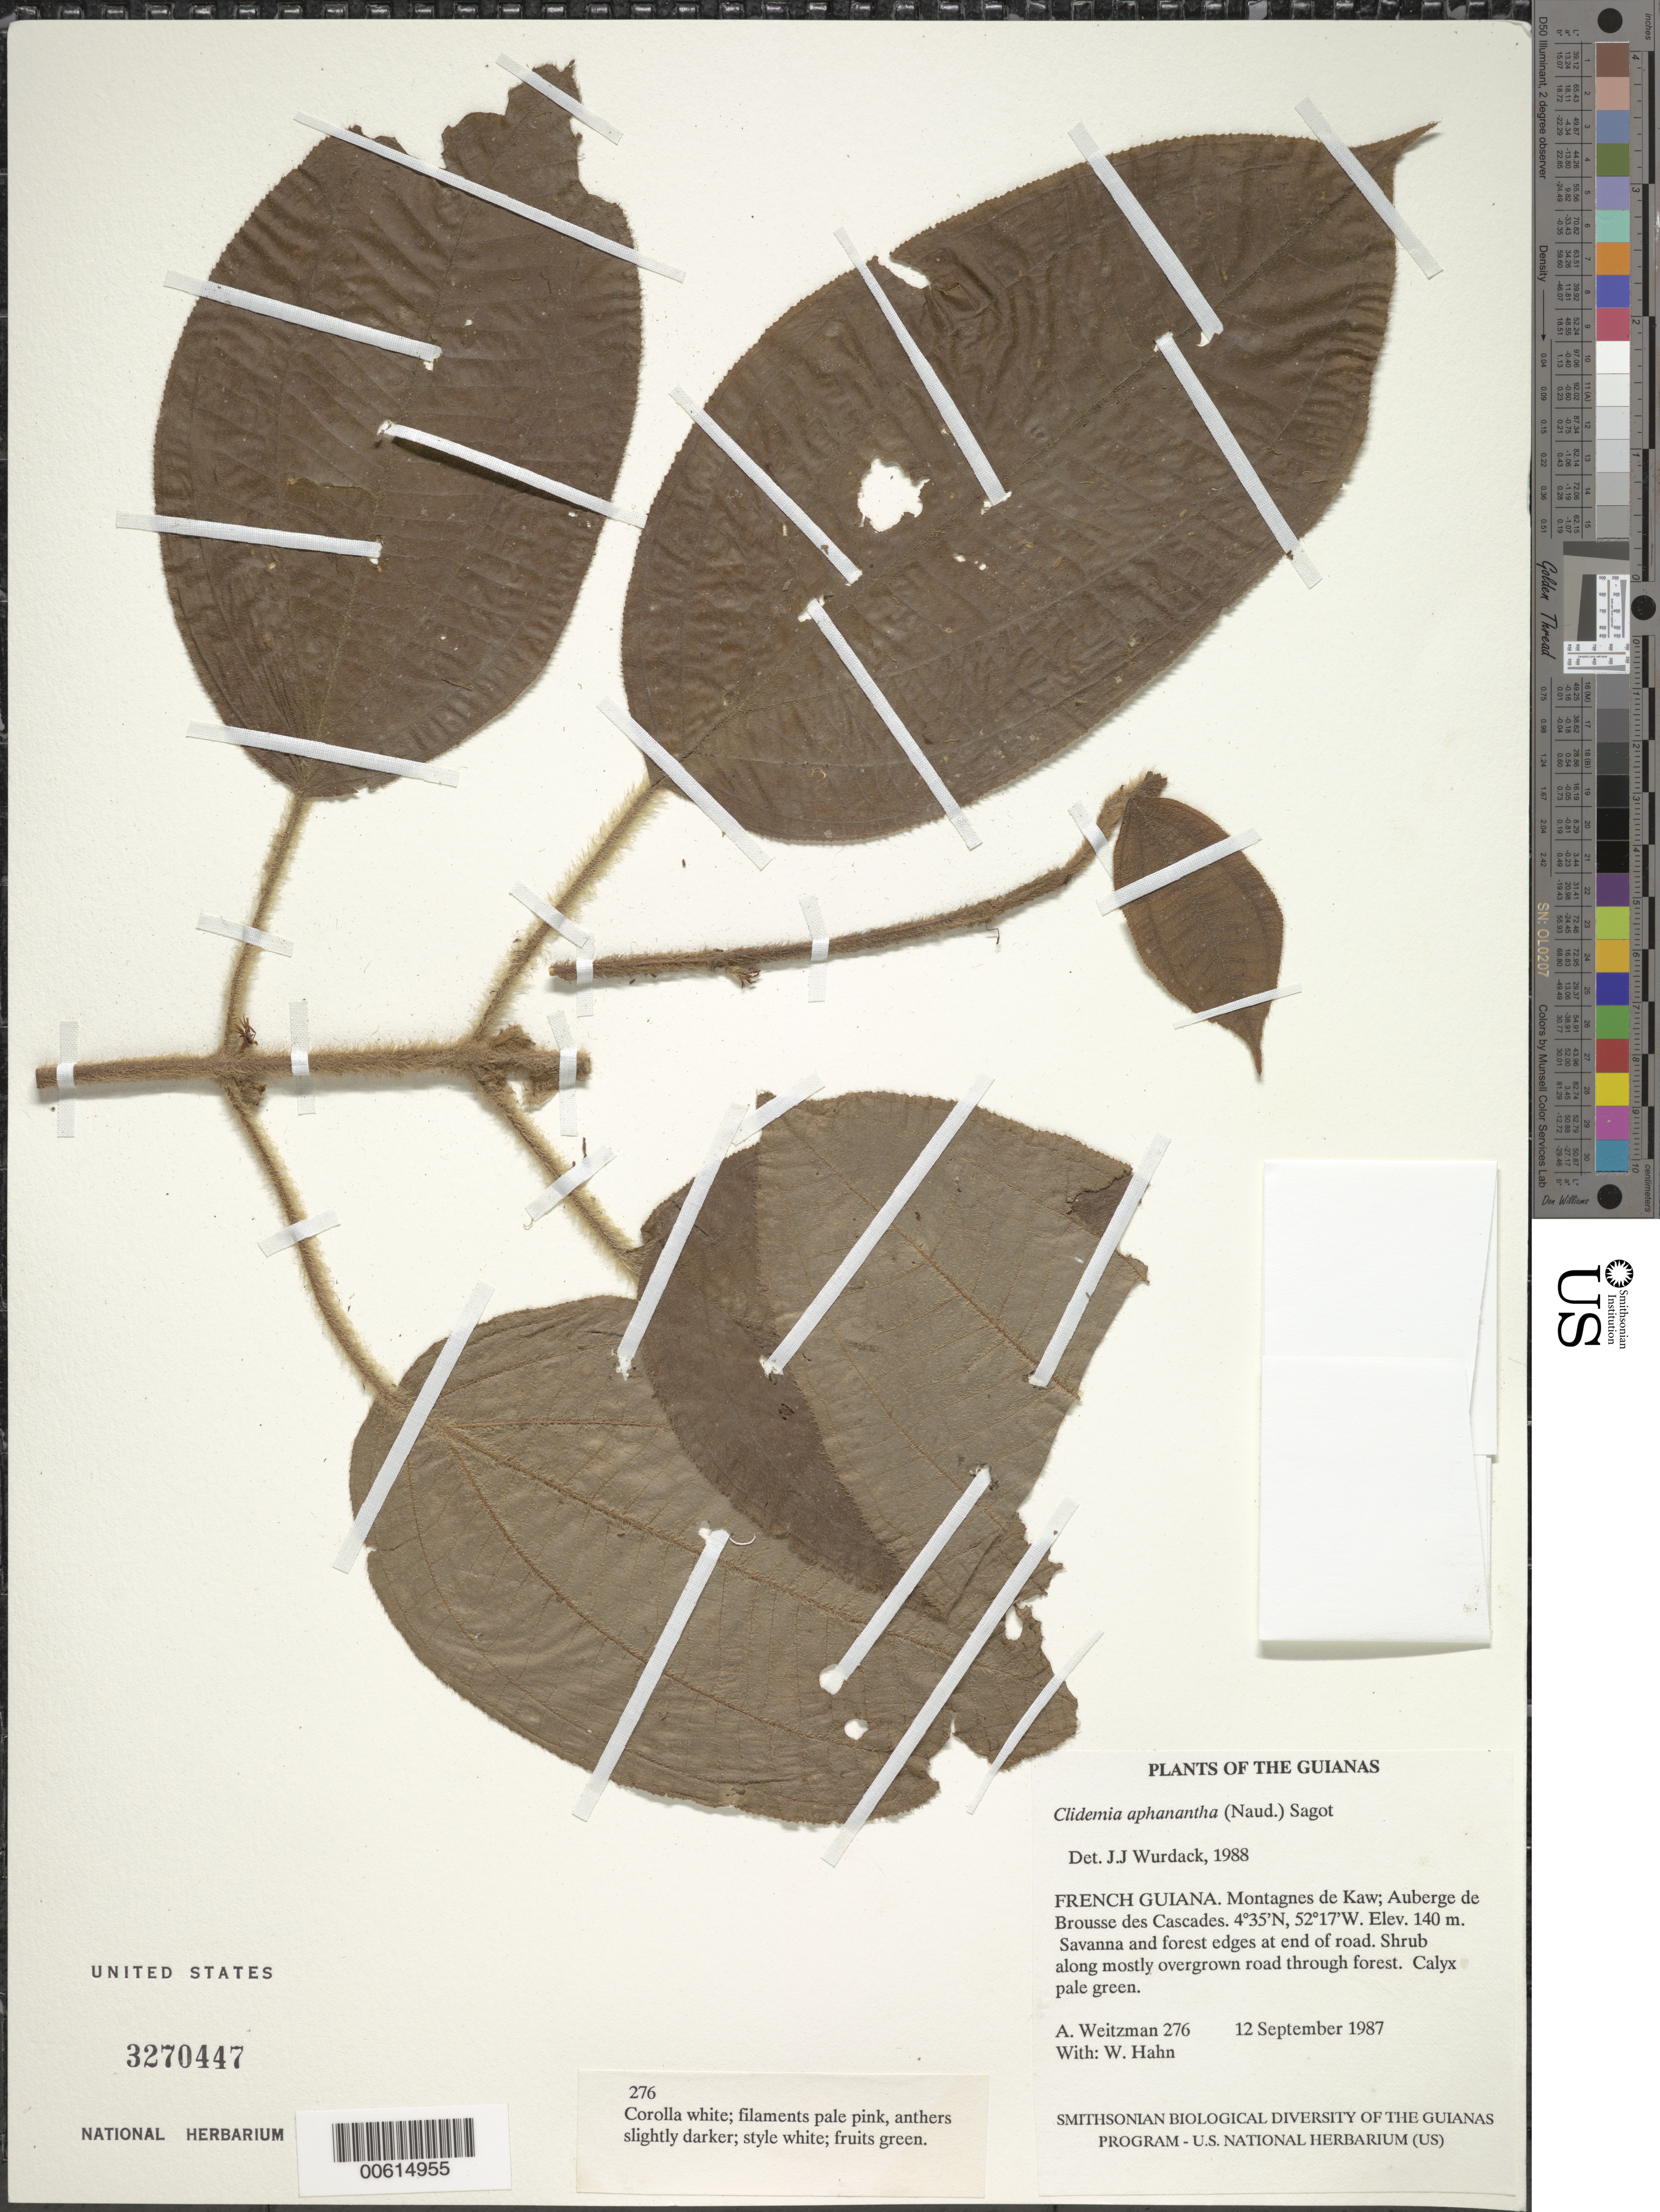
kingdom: Plantae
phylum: Tracheophyta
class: Magnoliopsida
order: Myrtales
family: Melastomataceae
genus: Clidemia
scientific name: Clidemia aphanantha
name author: (Naudin) Sagot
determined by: Wurdack, John J., (US), US (UNITED STATES)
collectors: A. L. Weitzman & W. Hahn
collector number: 276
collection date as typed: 12 September 1987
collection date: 1987-09-12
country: French Guiana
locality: Montagnes de Kaw; Auberge de Brousse des Cascades. At end of road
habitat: Savanna and forest edges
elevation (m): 140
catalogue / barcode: US 3270447